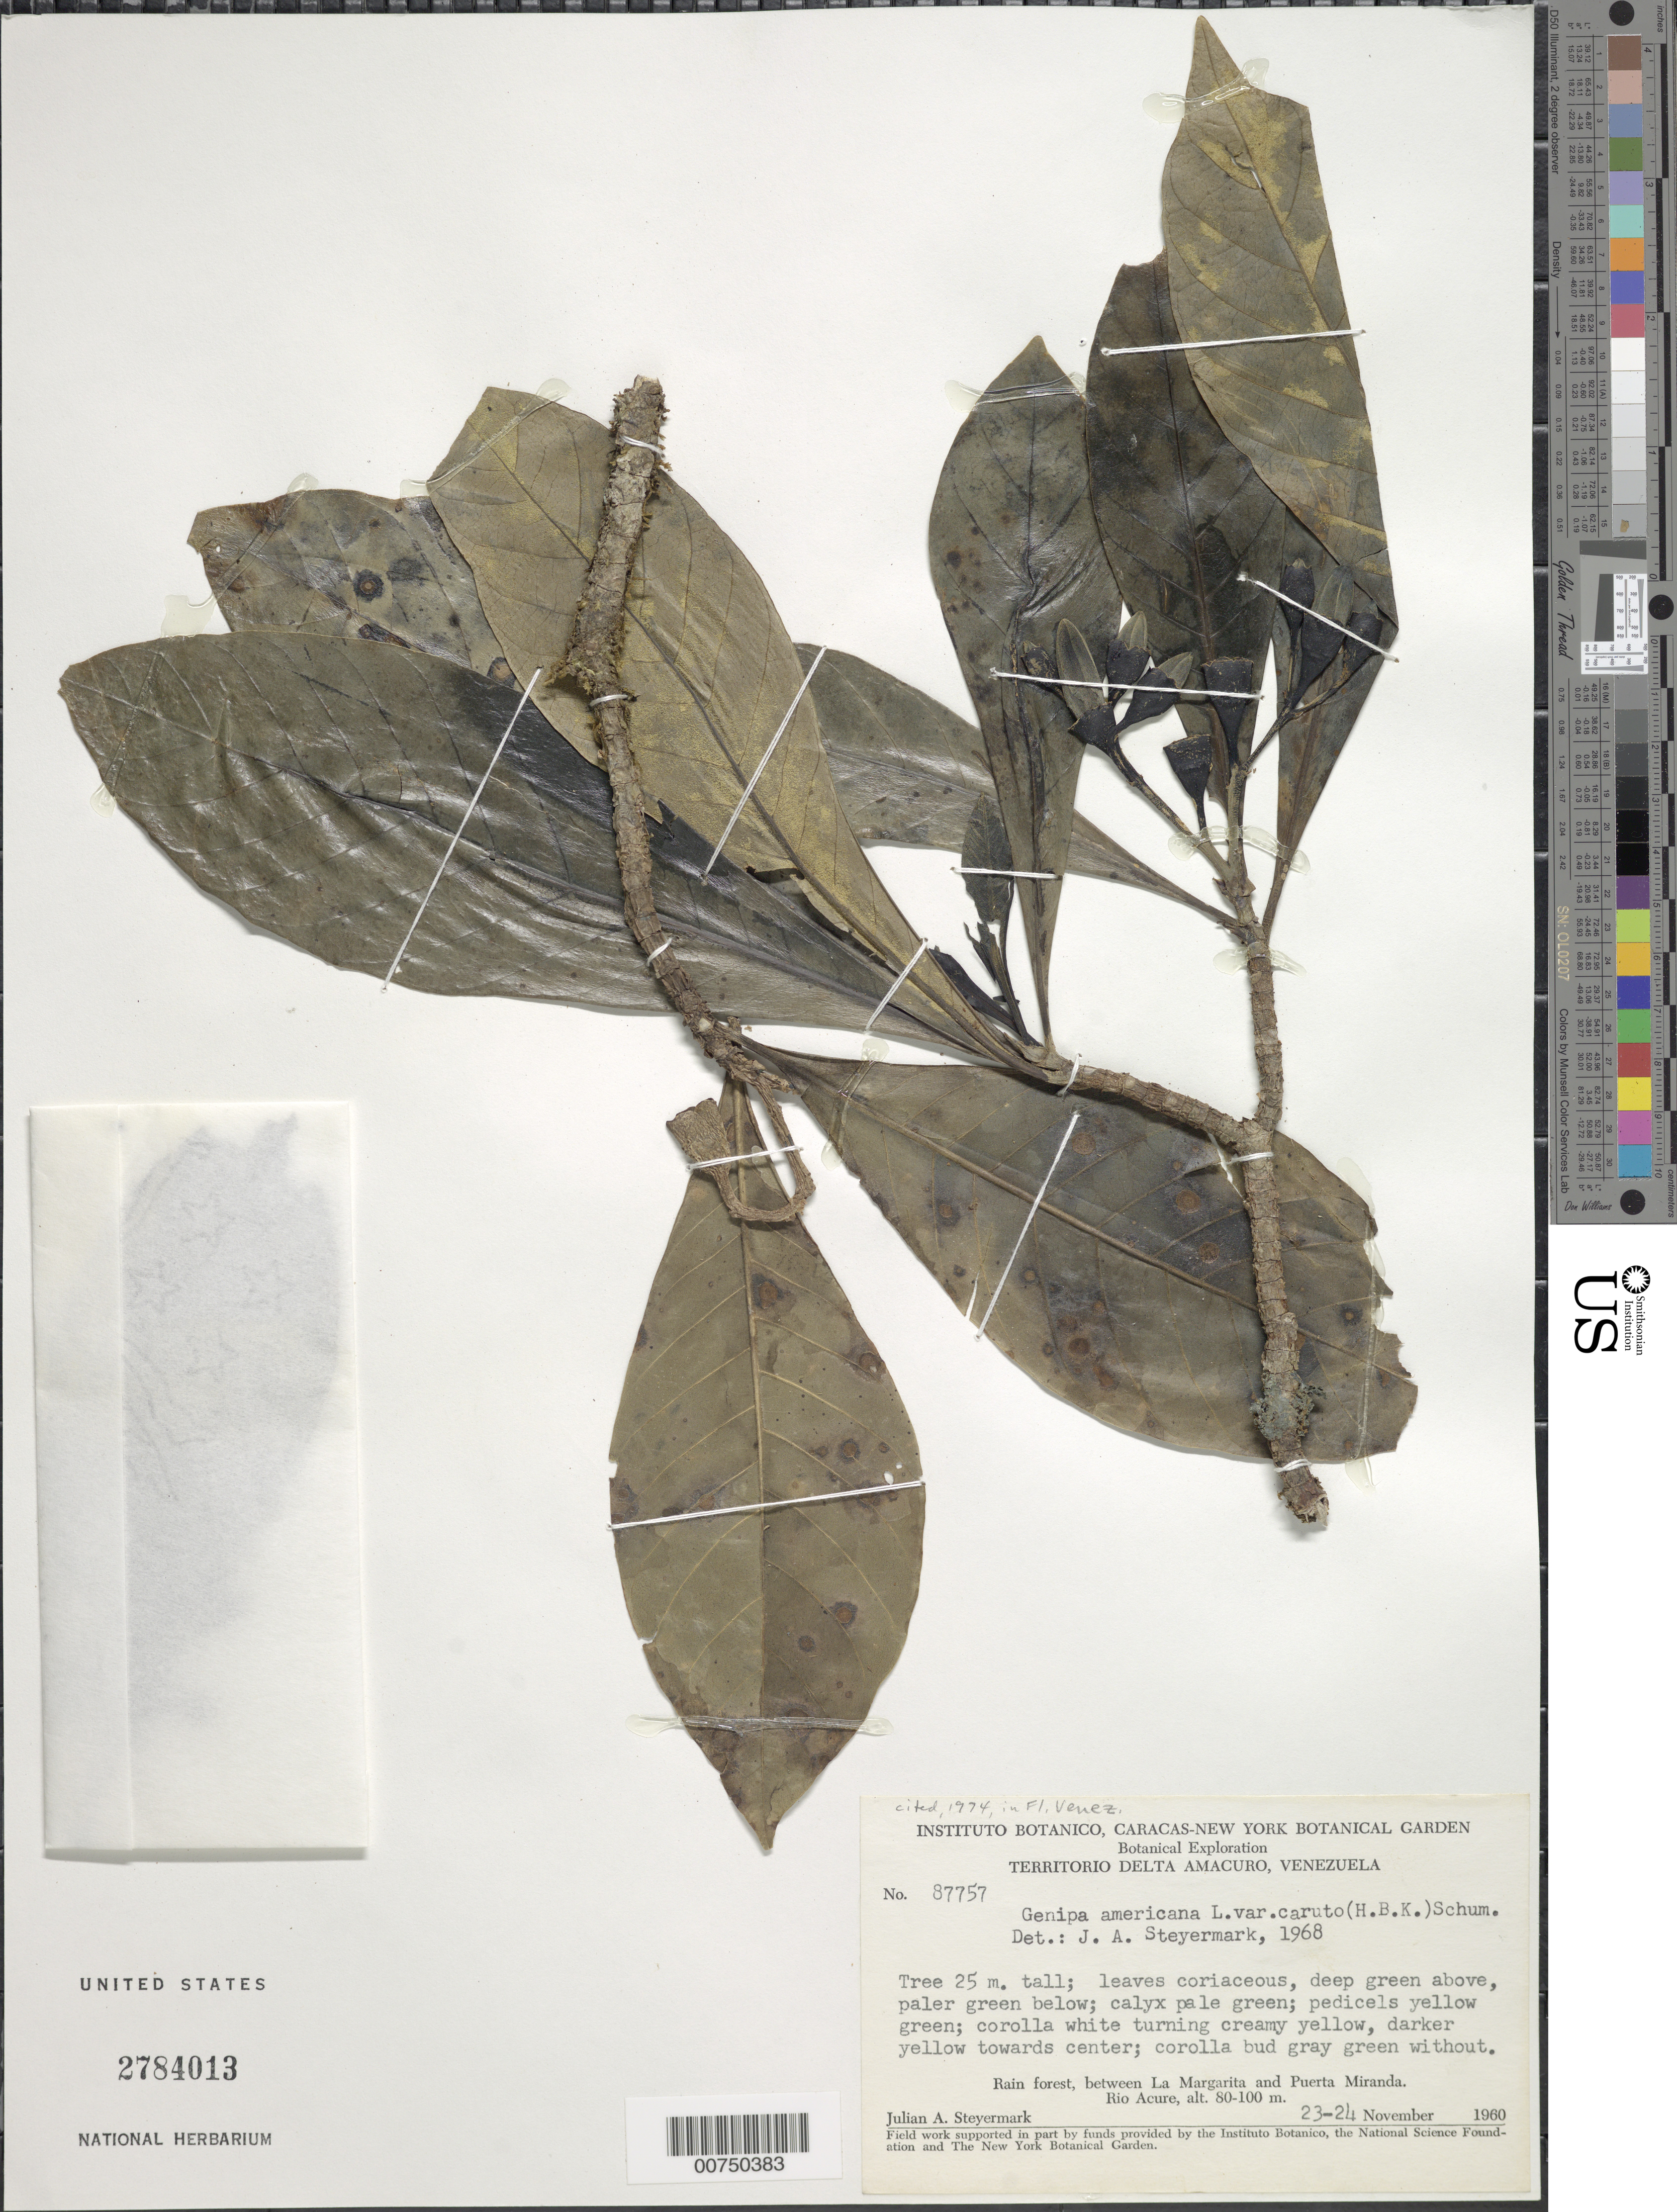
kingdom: Plantae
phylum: Tracheophyta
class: Magnoliopsida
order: Gentianales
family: Rubiaceae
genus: Genipa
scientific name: Genipa americana var. caruto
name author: (Kunth) K. Schum.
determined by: Steyermark, Julian A., (VEN)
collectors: J. Steyermark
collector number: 87757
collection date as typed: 23-Nov-60 to 24-Nov-60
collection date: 1960-11-23/1960-11-24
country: Venezuela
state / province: Delta Amacuro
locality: Río Acure, between La Margarita and Puerto Miranda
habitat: Rain forest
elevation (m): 80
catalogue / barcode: US 2784013